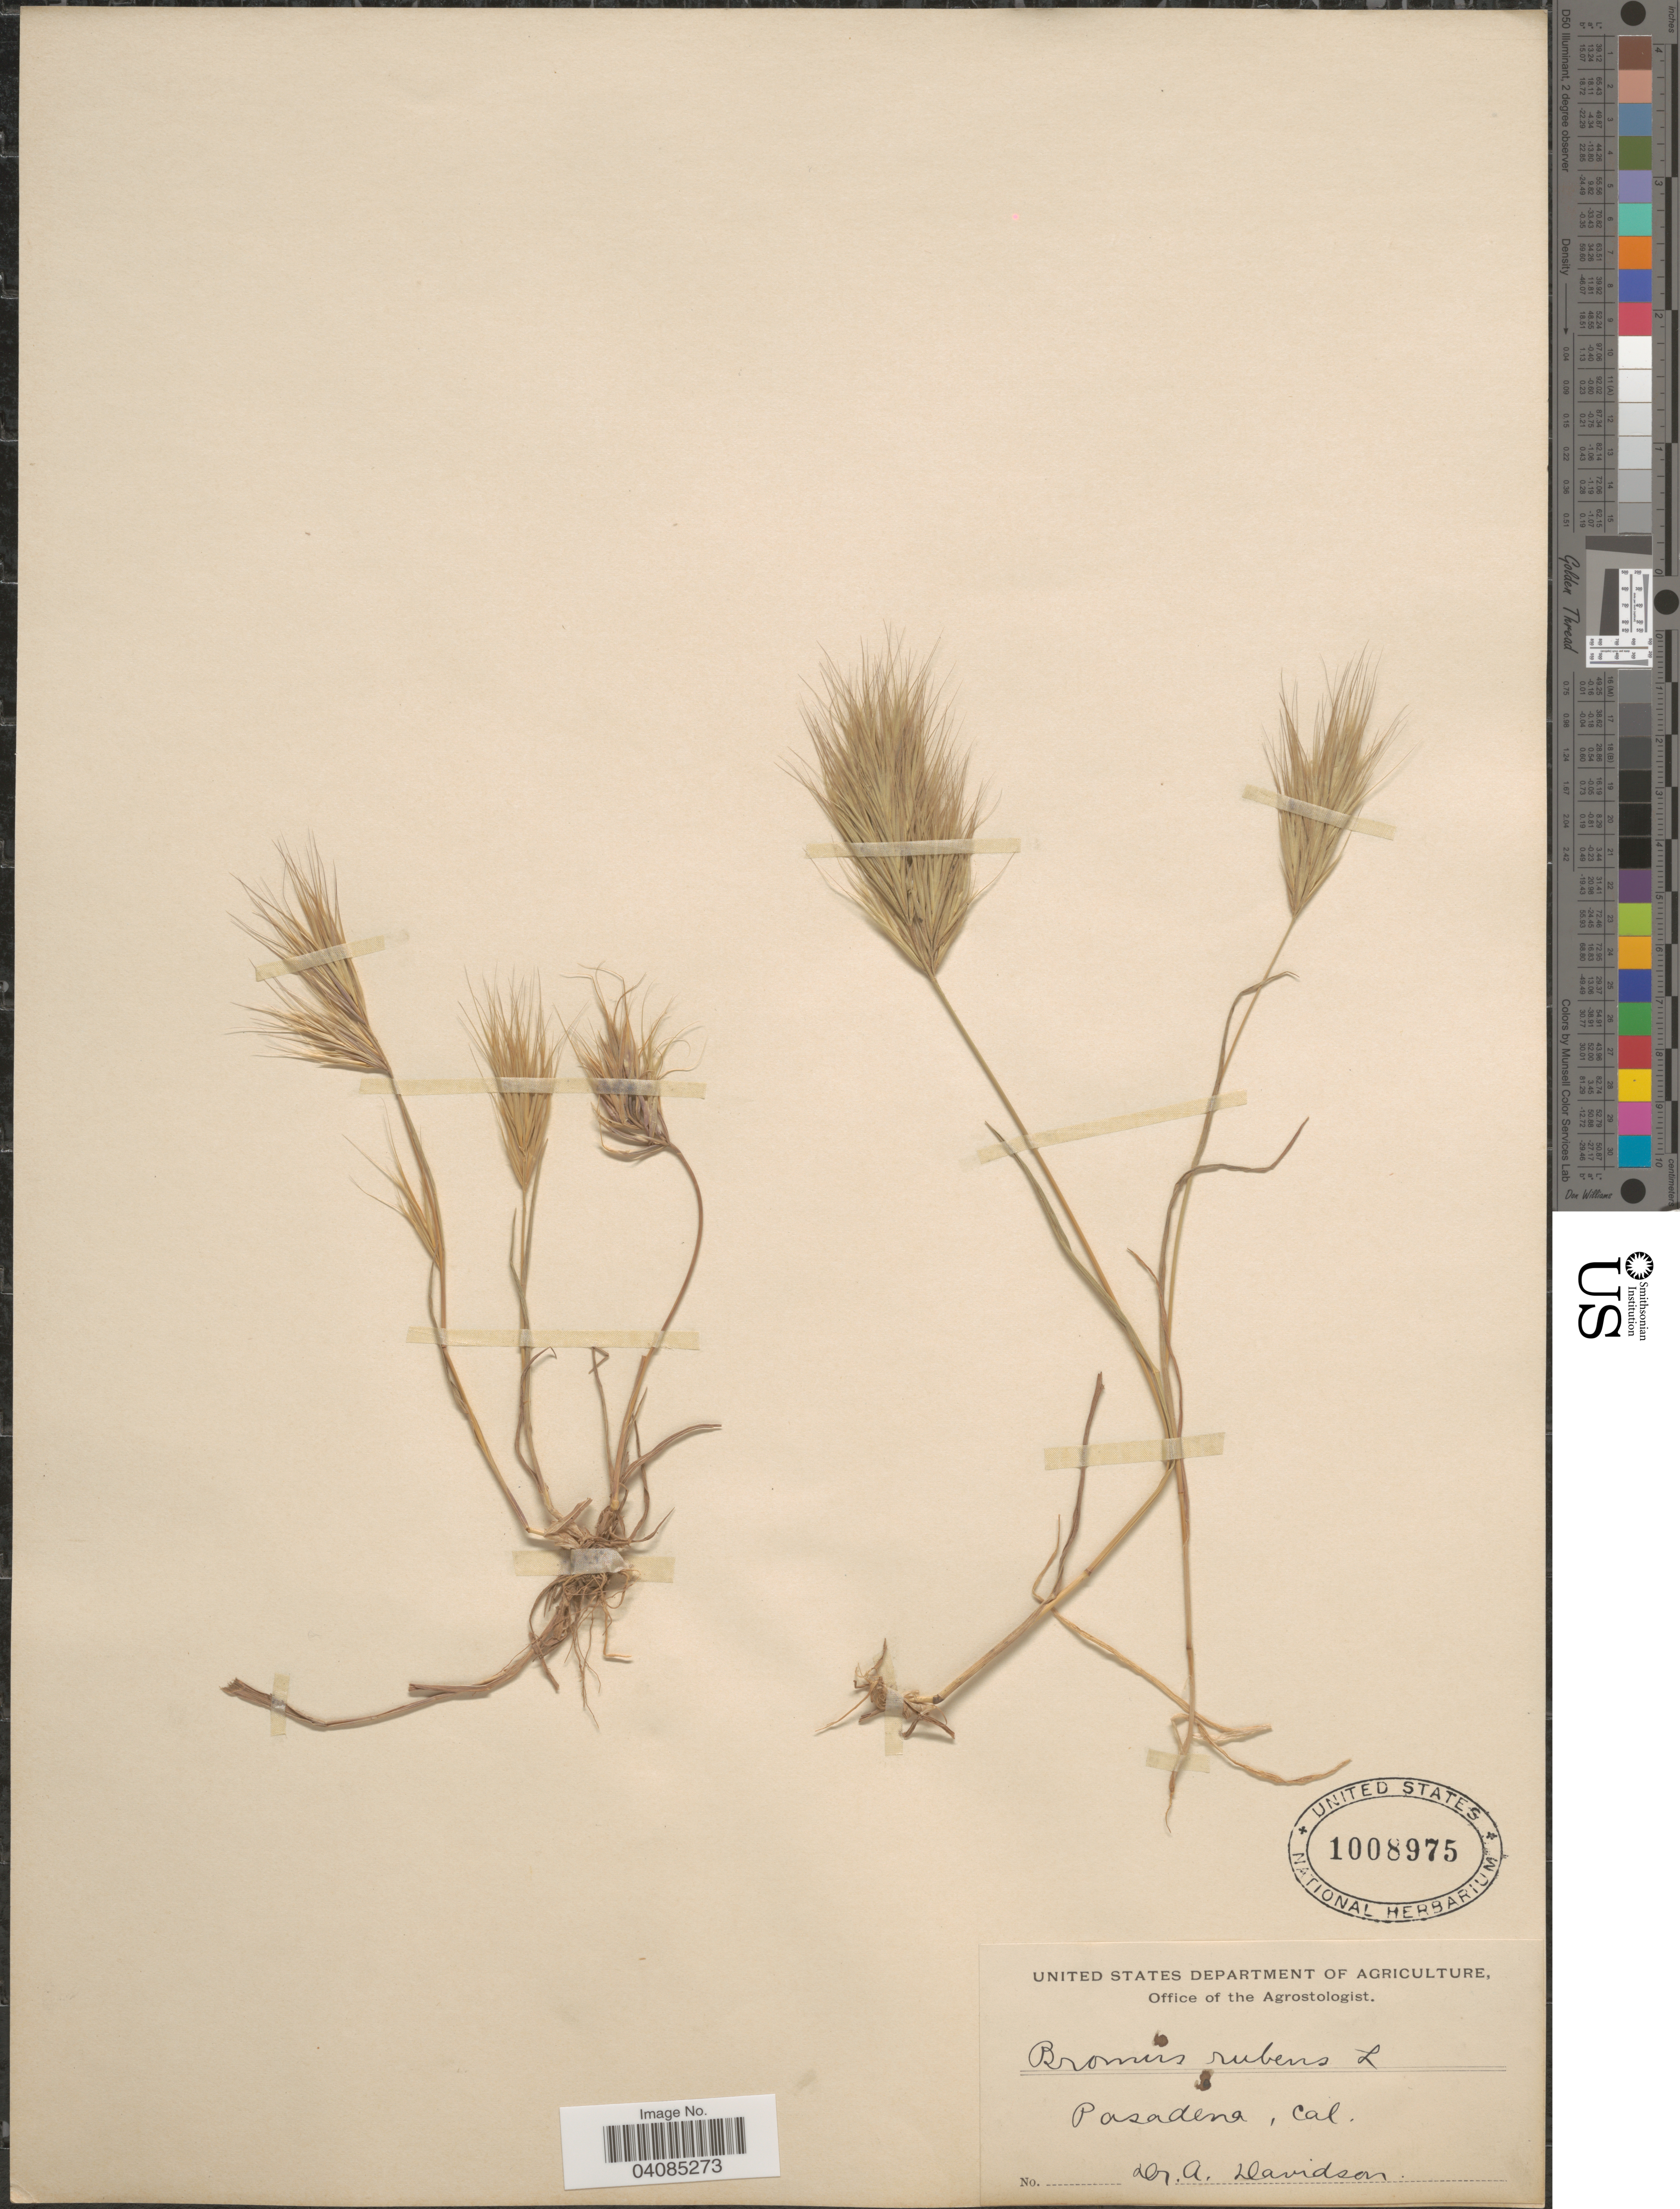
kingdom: Plantae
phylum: Tracheophyta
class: Liliopsida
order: Poales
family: Poaceae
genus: Bromus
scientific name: Bromus rubens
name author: L.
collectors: A. Davidson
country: United States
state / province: California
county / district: Los Angeles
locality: Pasadena.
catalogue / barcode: US 1008975